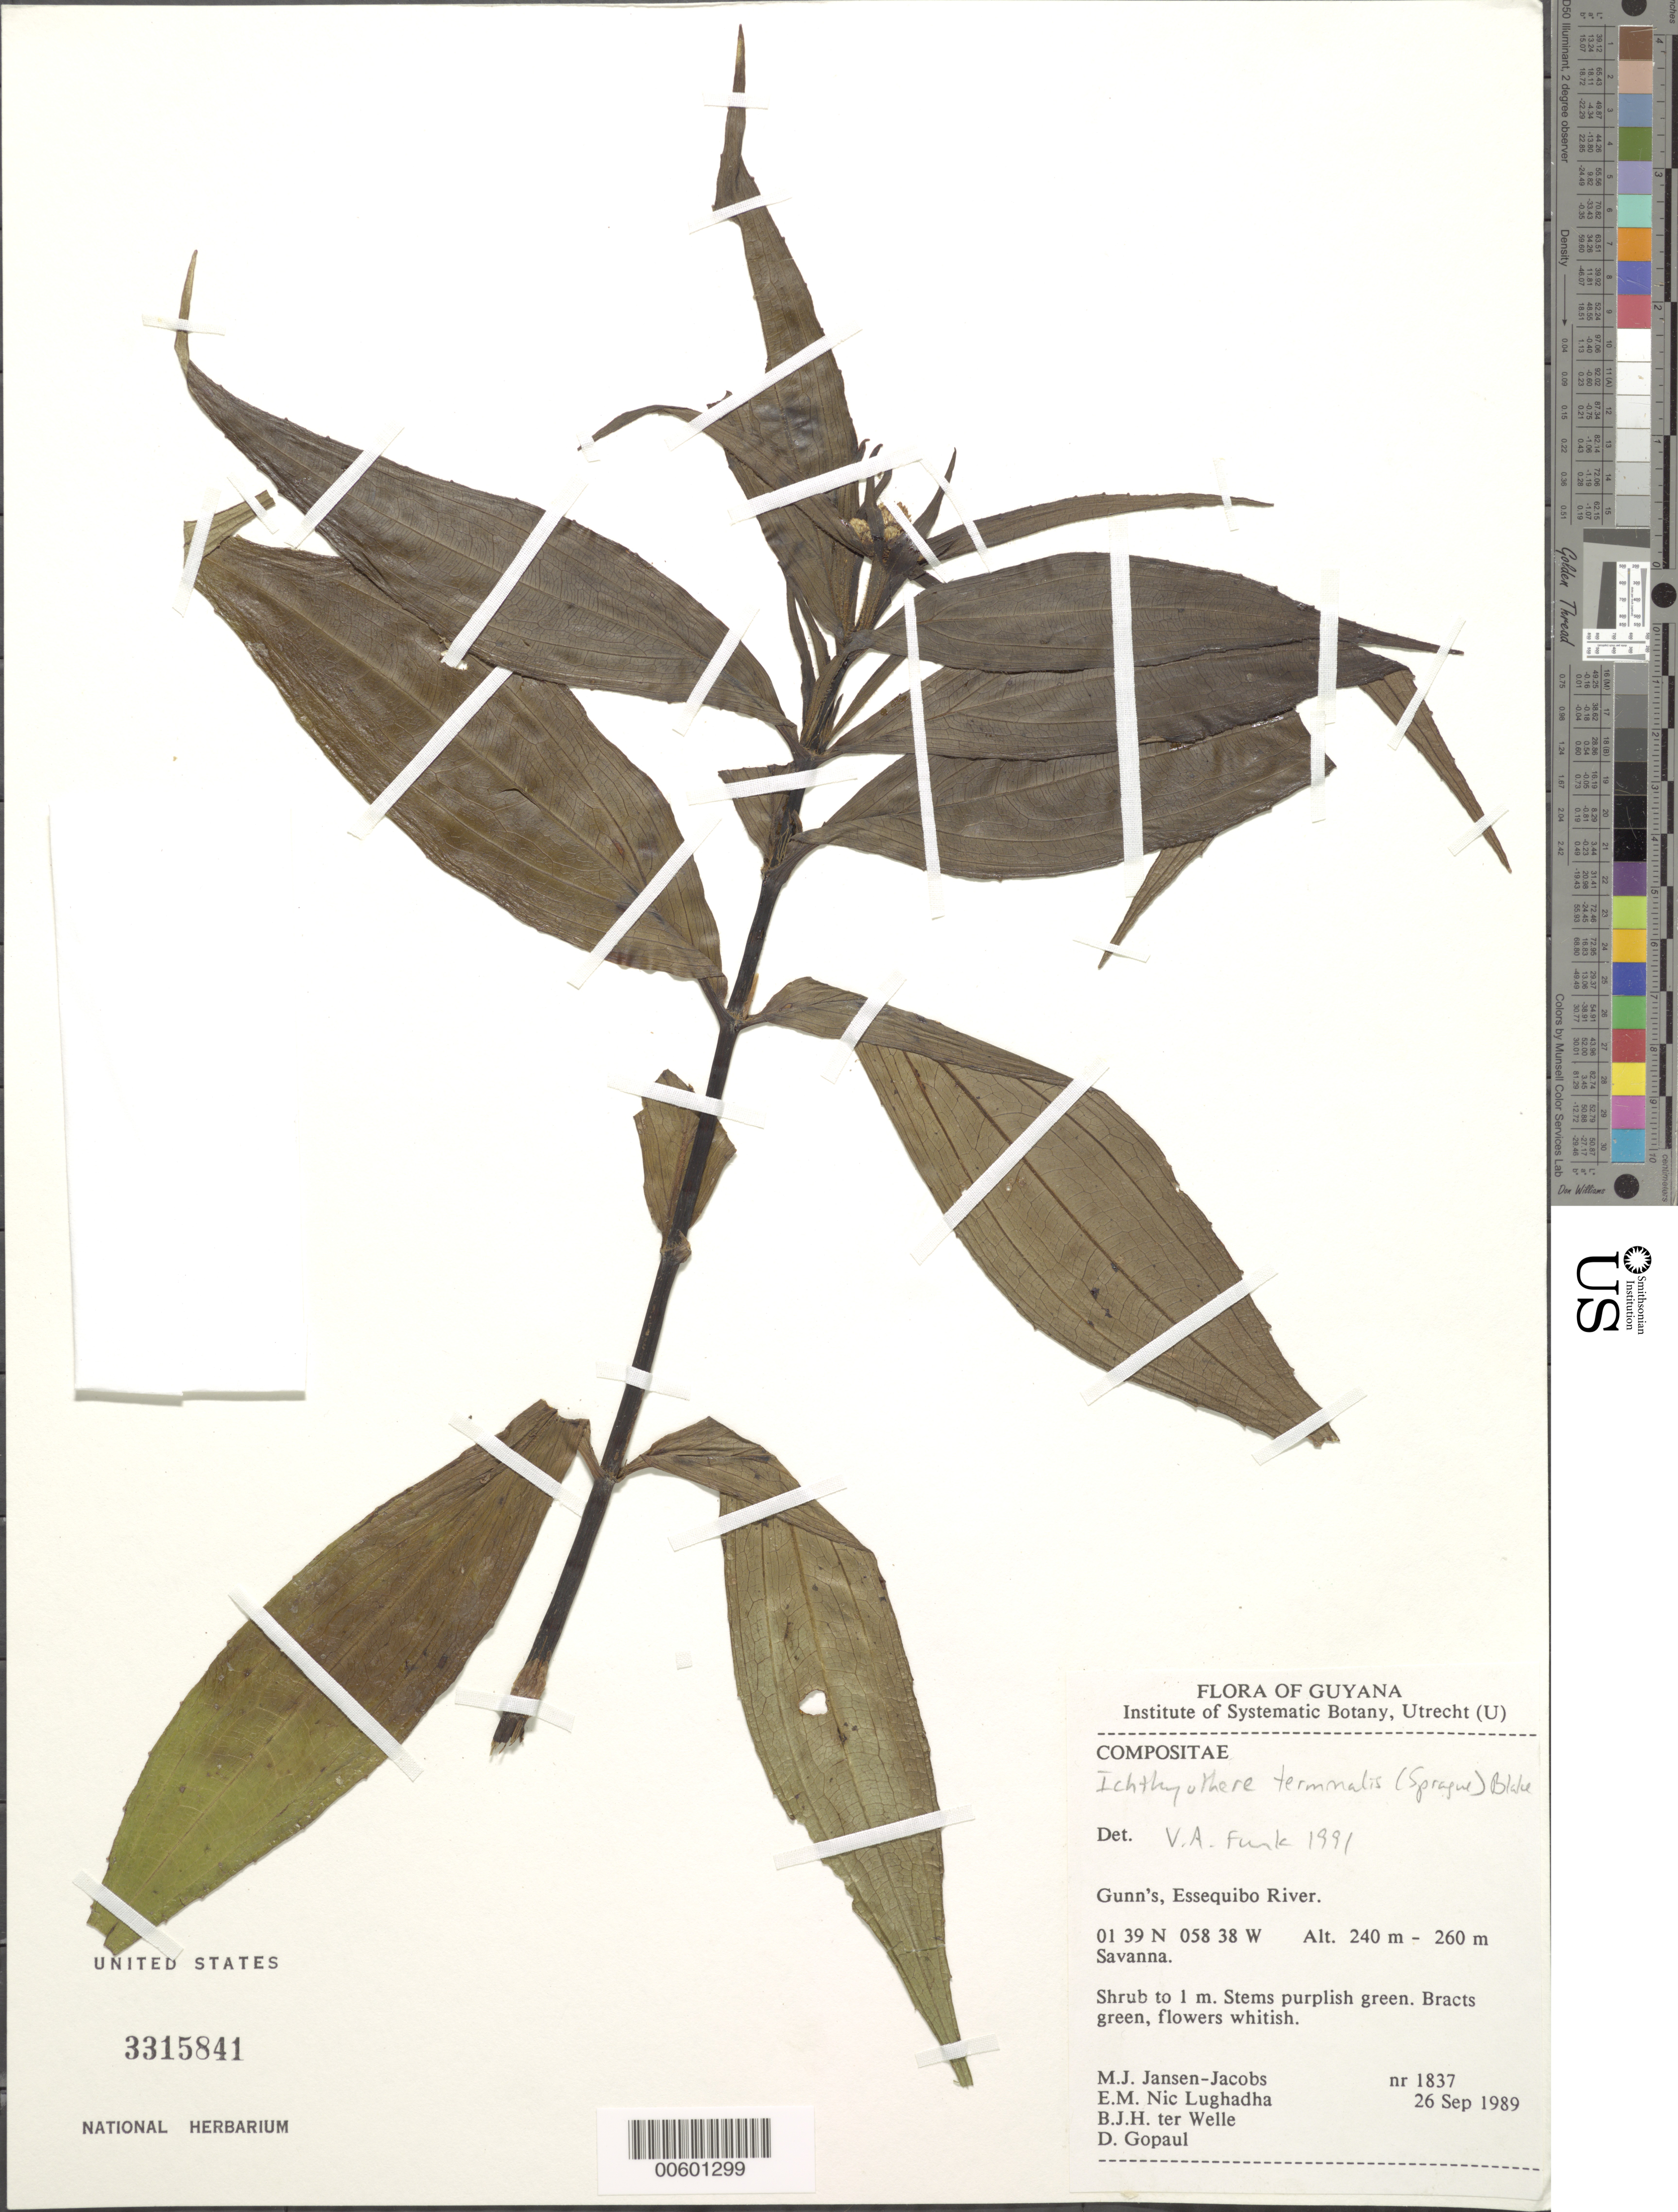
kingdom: Plantae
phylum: Tracheophyta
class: Magnoliopsida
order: Asterales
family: Asteraceae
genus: Ichthyothere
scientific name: Ichthyothere terminalis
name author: (Spreng.) S.F. Blake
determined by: Funk, Vicki A., (BOT), Smithsonian Institution - National Museum of Natural History (UNITED STATES)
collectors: M. J. Jansen-Jacobs, E. Nic Lughadha, B. Welle & D. Gopaul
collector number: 1837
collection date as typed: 26-Sep-89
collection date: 1989-09-26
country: Guyana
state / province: U. Takutu-U. Essequibo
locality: Gunn's, Essequibo River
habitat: Savanna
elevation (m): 240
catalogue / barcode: US 3315841